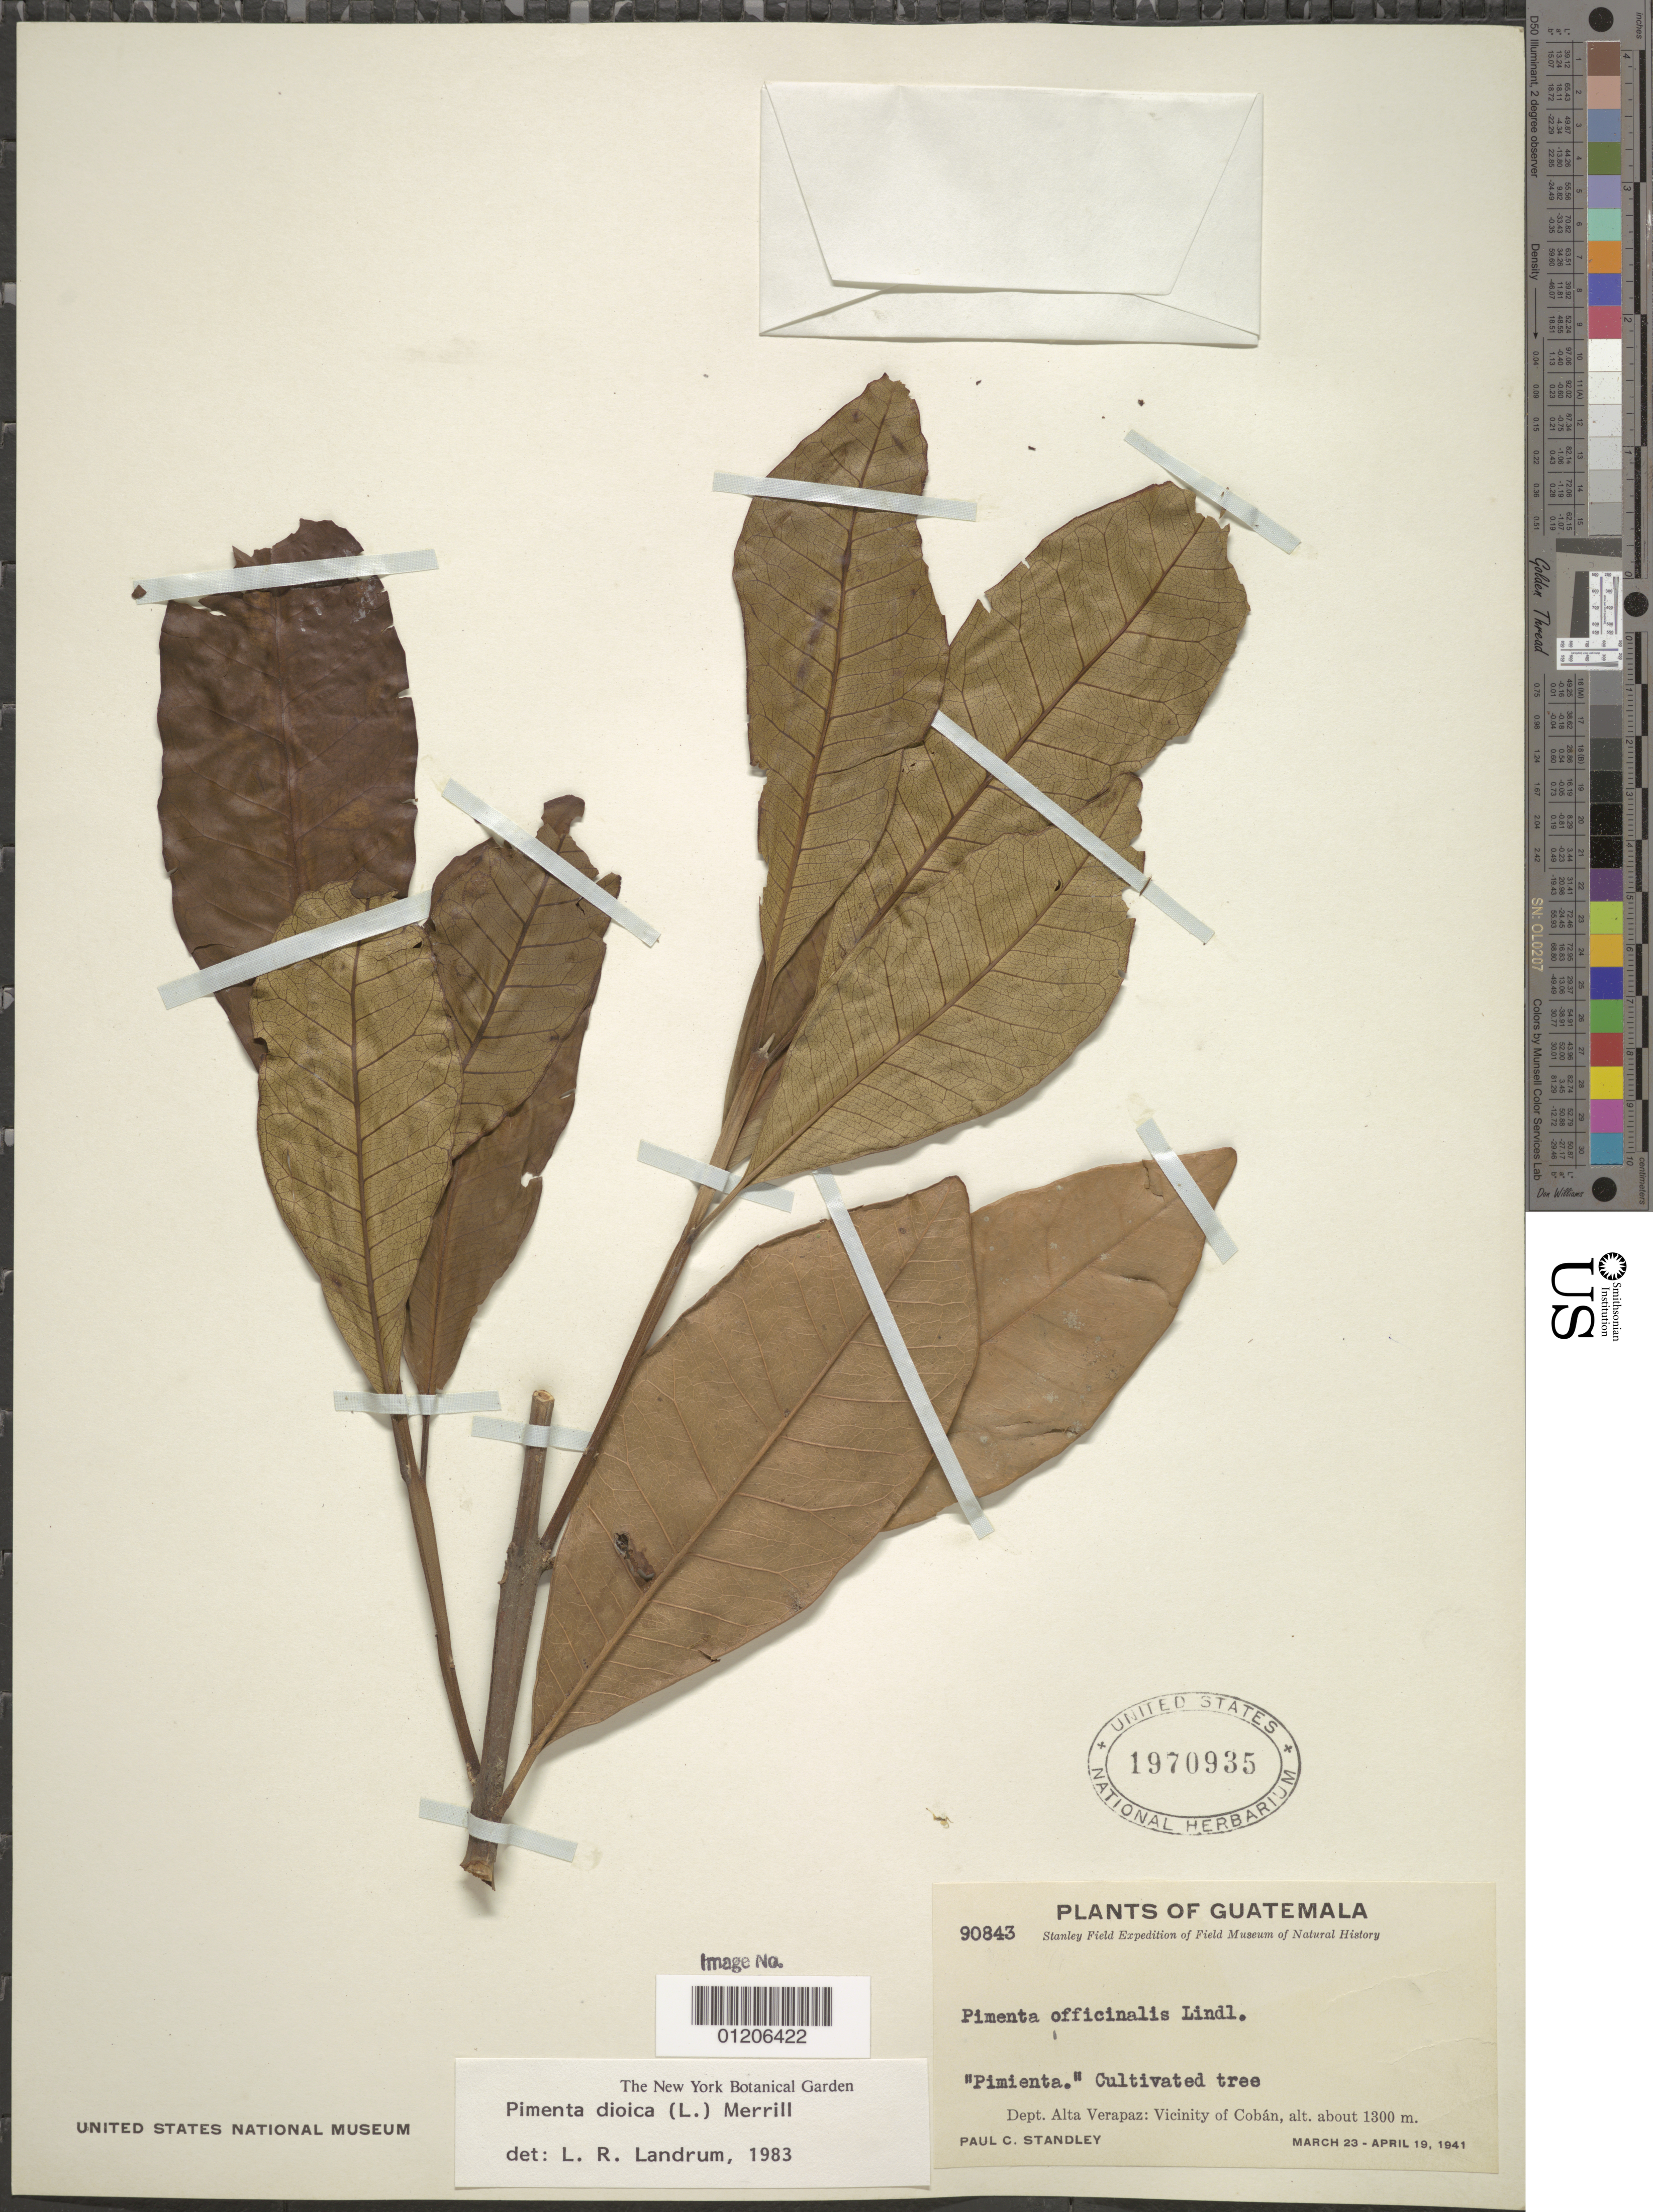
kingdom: Plantae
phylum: Tracheophyta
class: Magnoliopsida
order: Myrtales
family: Myrtaceae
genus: Pimenta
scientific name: Pimenta dioica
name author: (L.) Merr.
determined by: Landrum, L. R.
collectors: P. C. Standley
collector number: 90843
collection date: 1941-03-23/1941-04-19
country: Guatemala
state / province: Alta Verapaz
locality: Vicinity of Coban.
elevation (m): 1300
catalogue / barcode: US 1970935